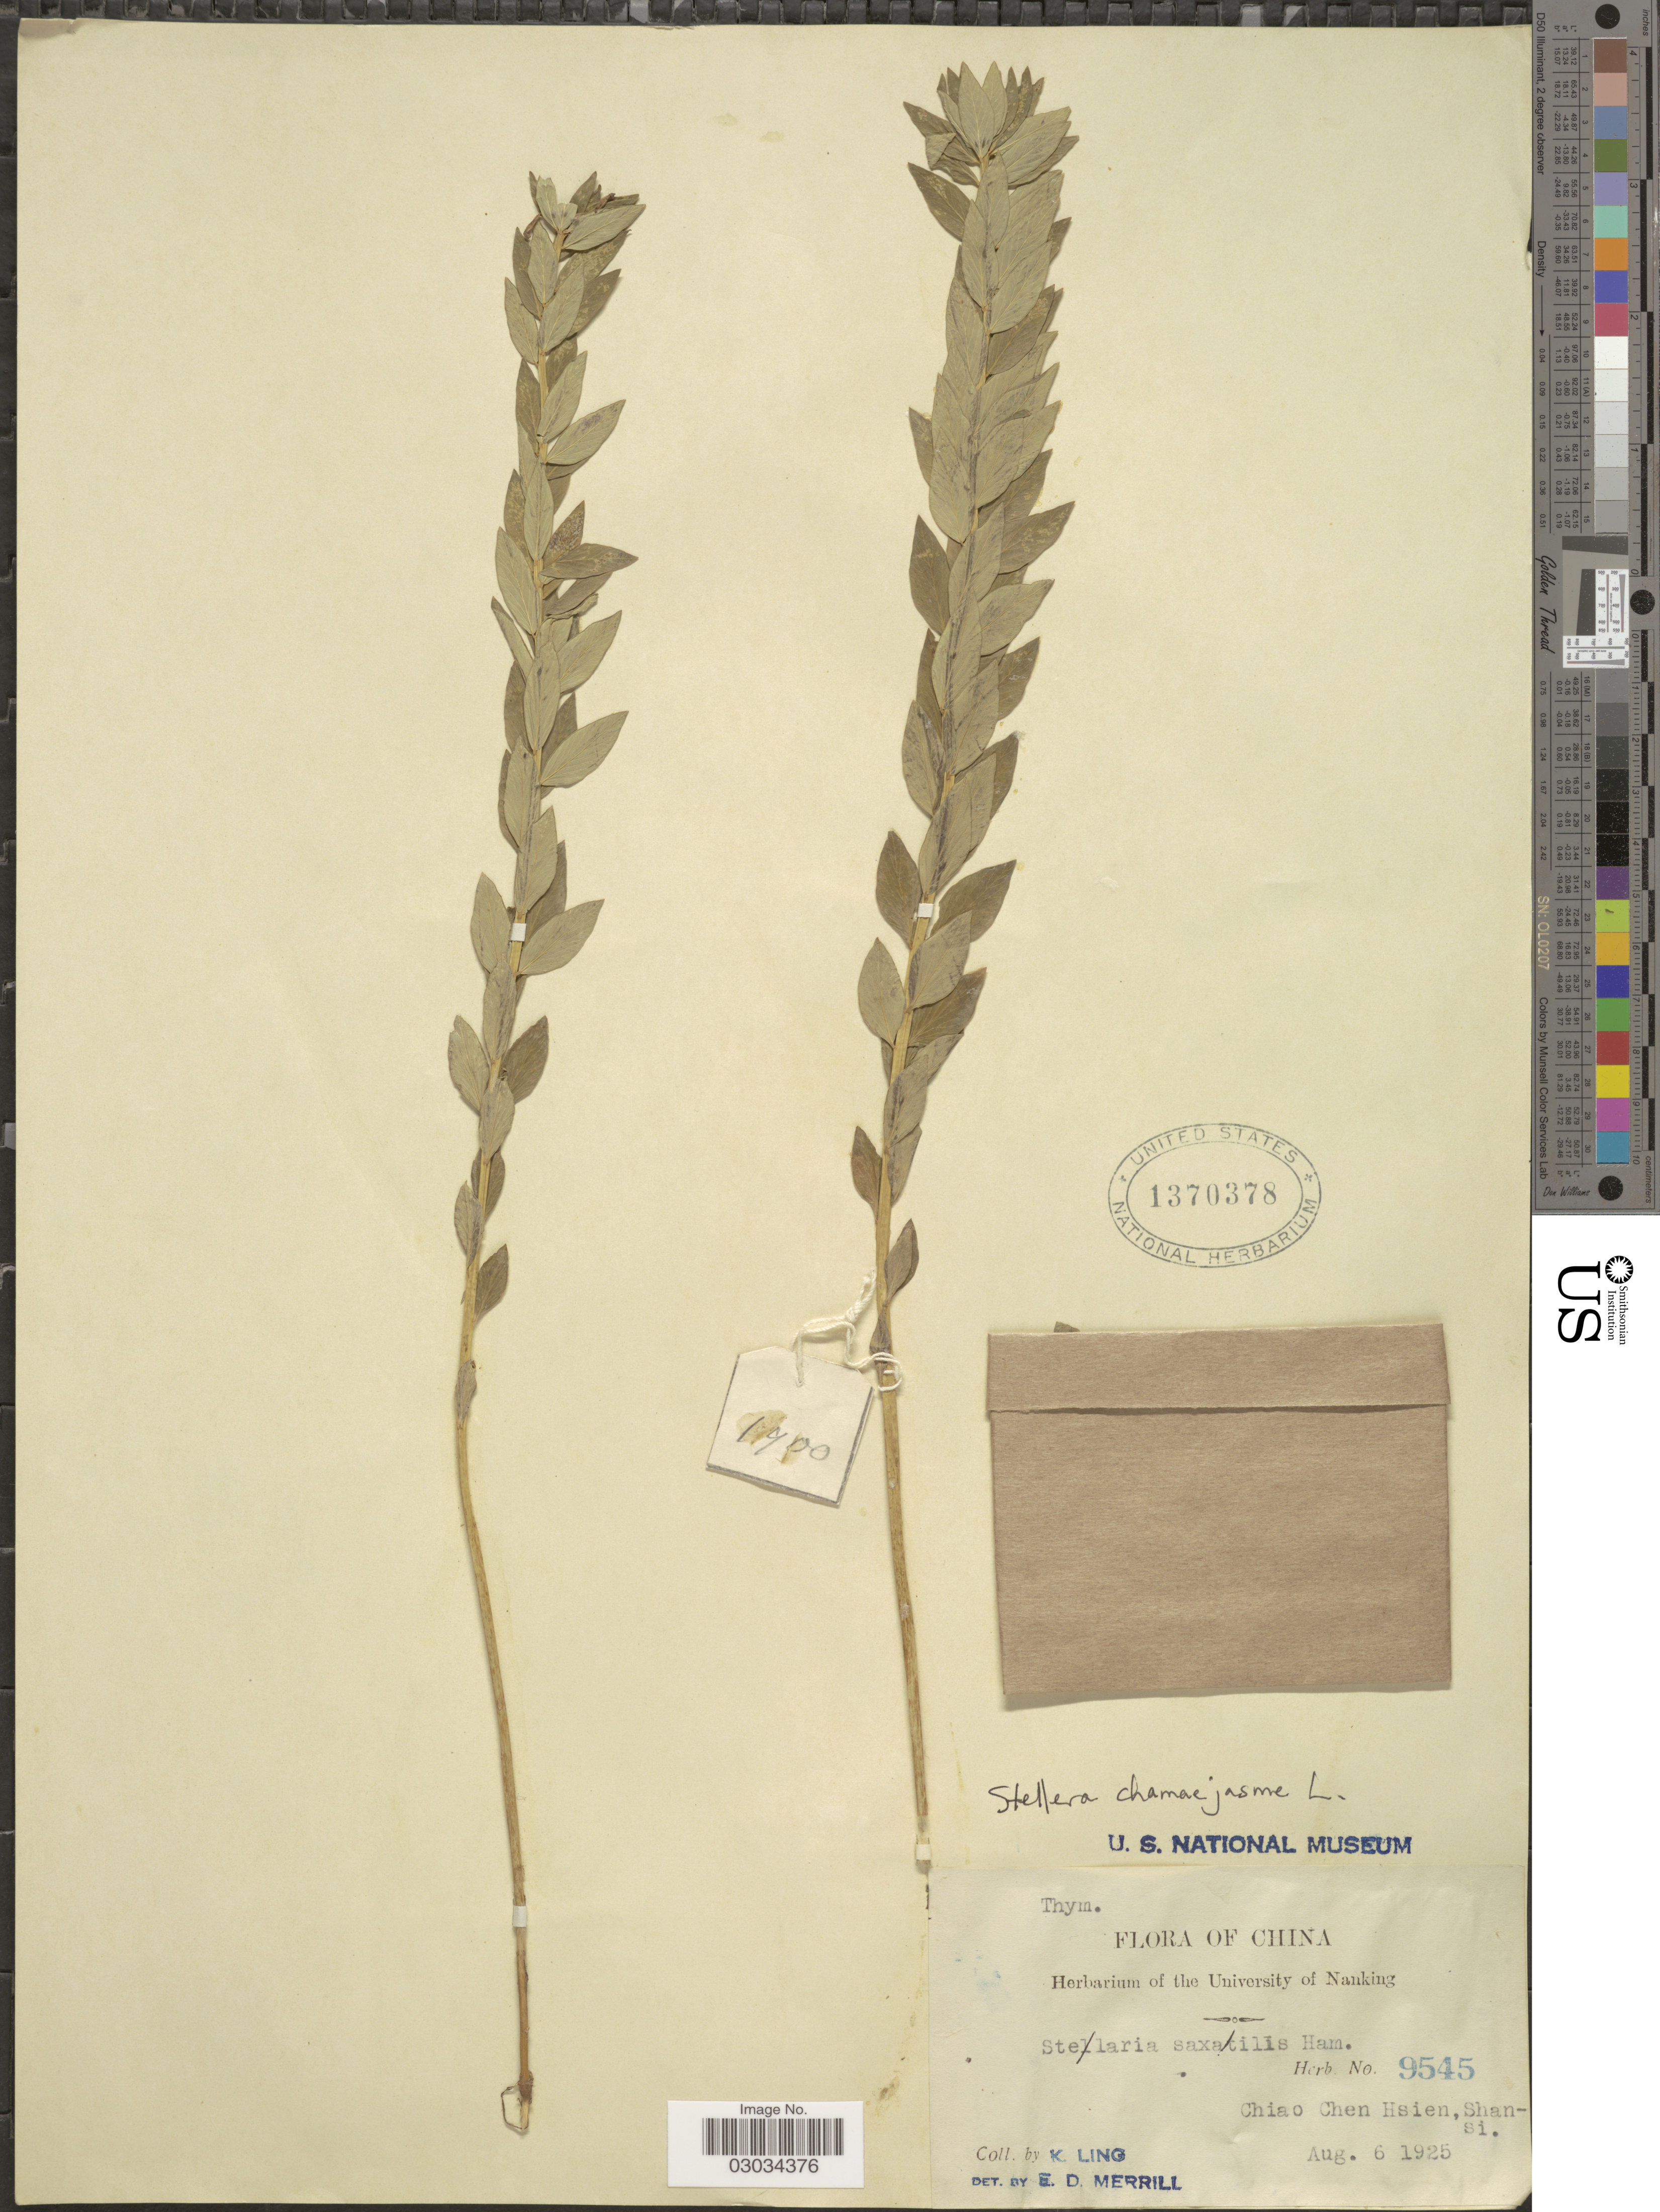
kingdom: Plantae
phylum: Tracheophyta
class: Magnoliopsida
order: Malvales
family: Thymelaeaceae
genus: Stellera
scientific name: Stellera chamaejasme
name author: L.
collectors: K. Ling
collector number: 9545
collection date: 1925-08-06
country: China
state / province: Shanxi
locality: Chiao Chen Hsien, Shansi.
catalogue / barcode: US 1370378